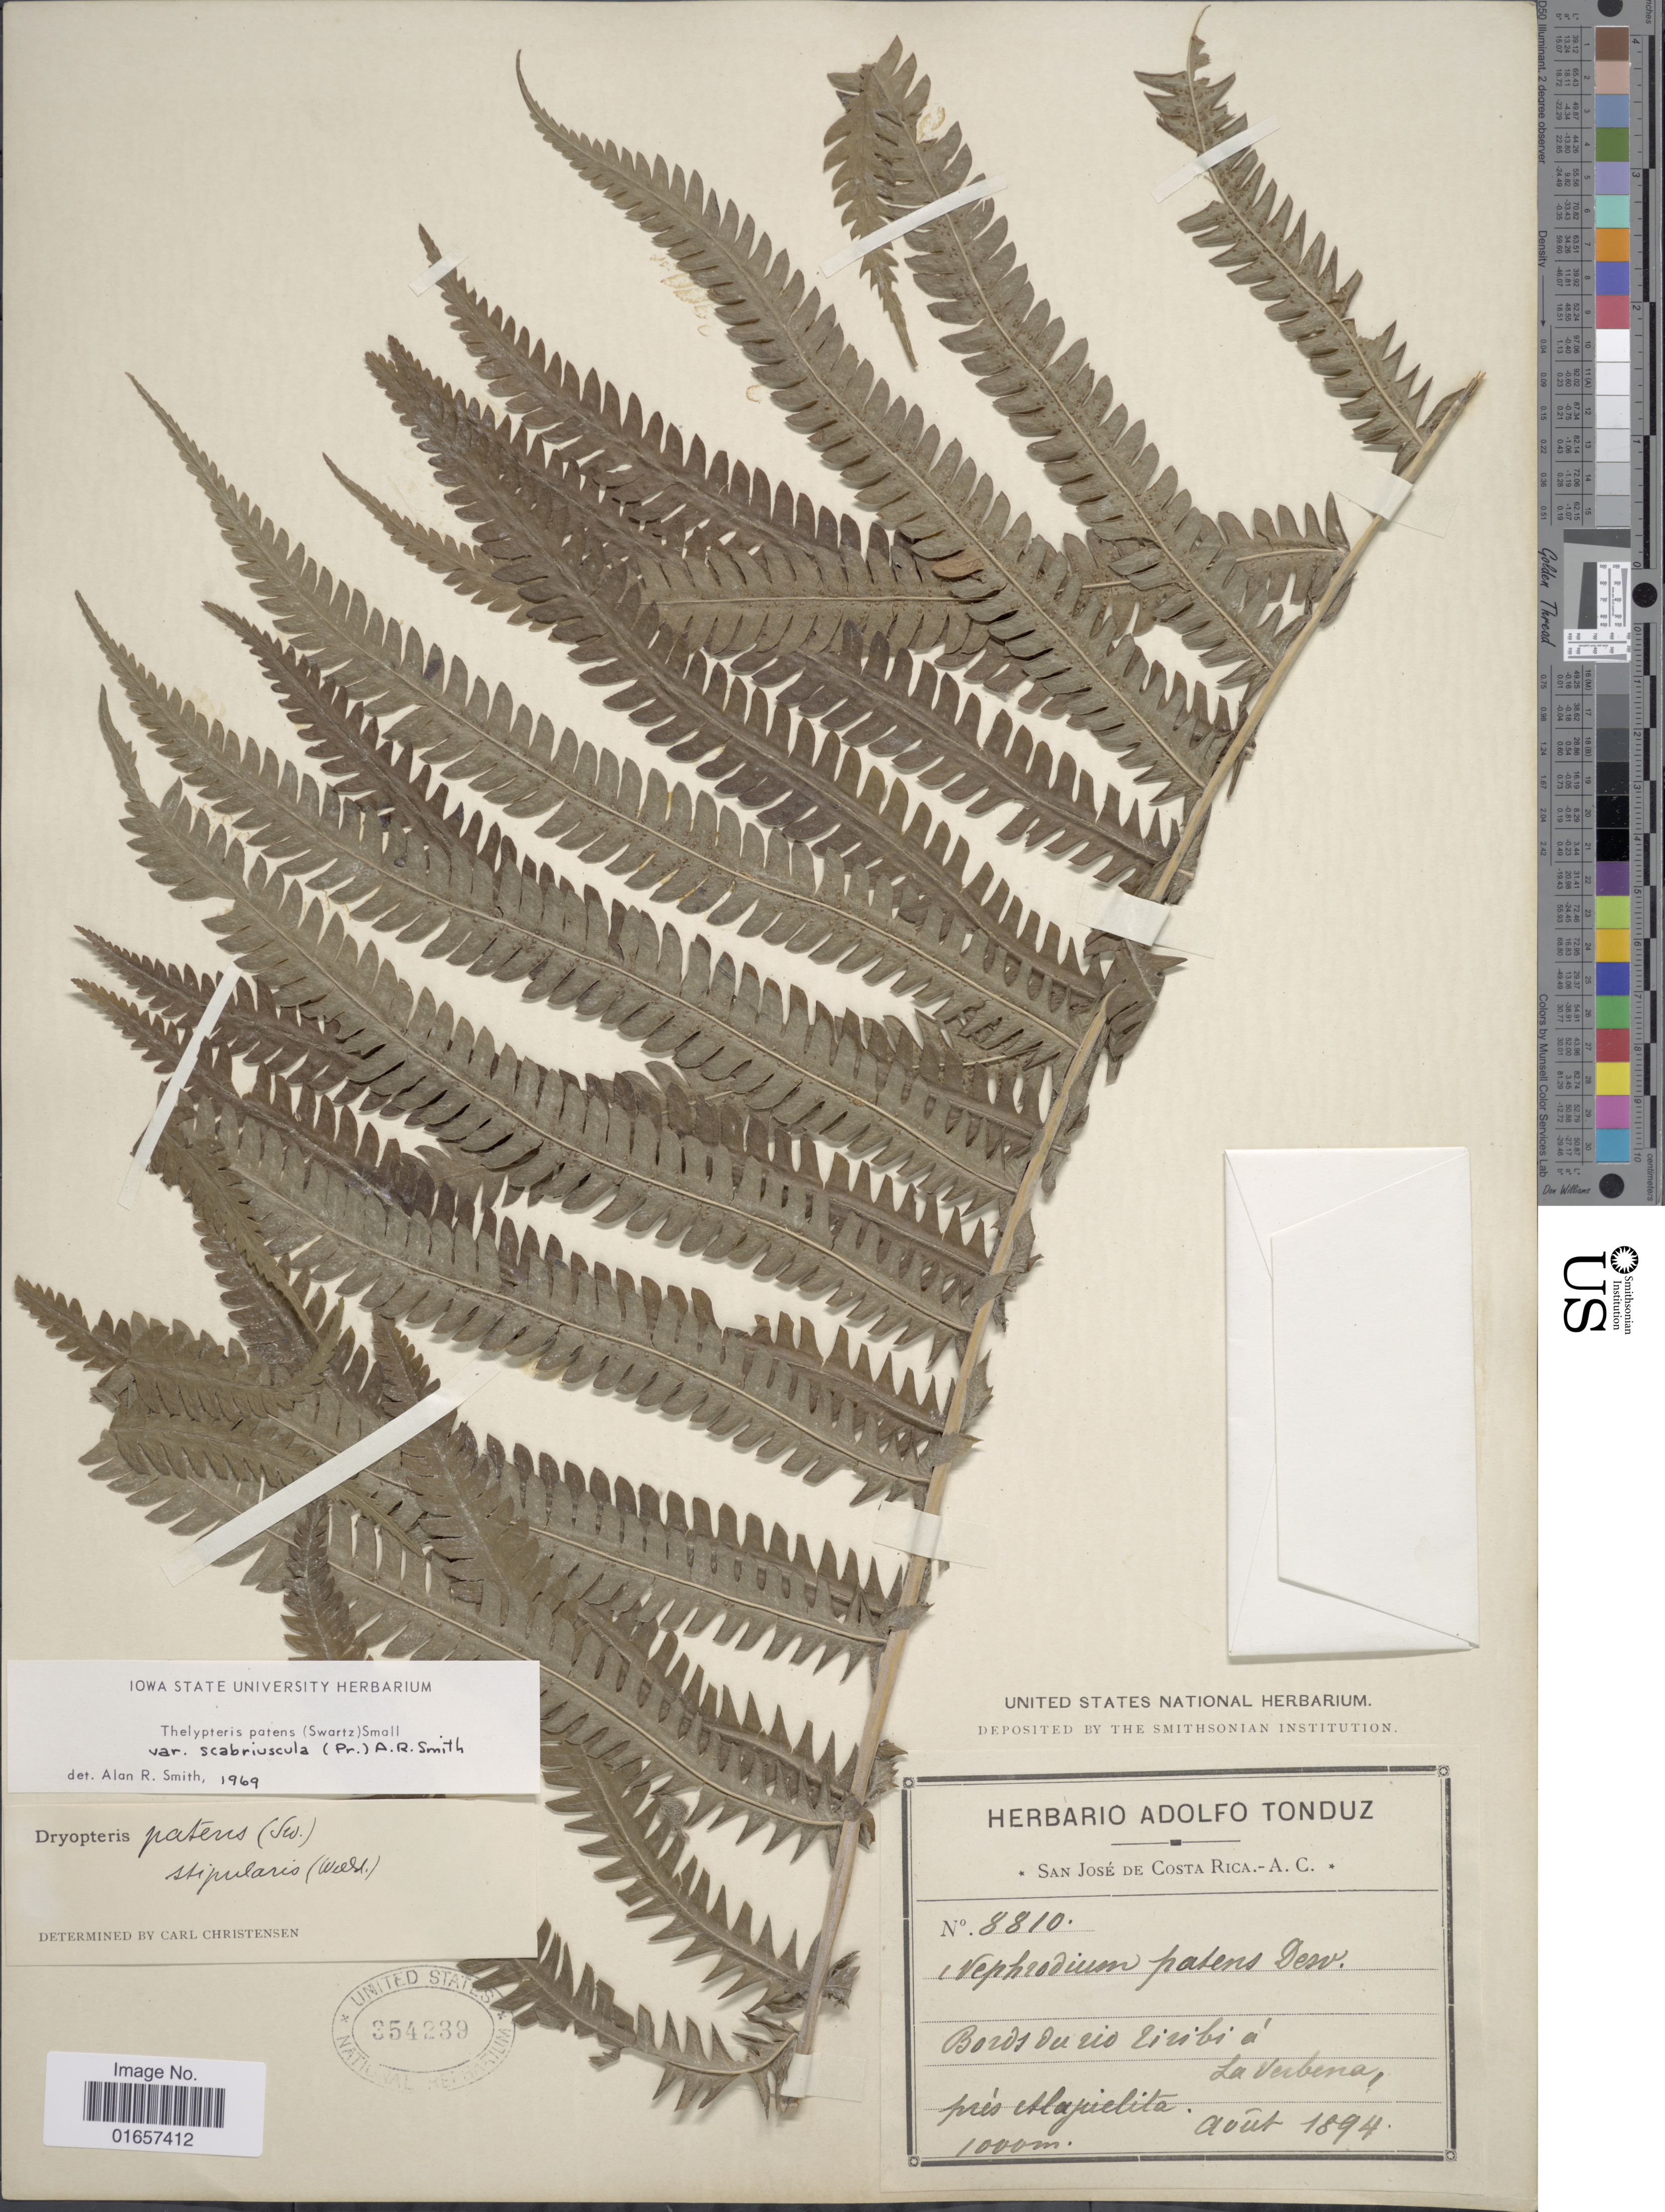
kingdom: Plantae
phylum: Tracheophyta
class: Polypodiopsida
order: Polypodiales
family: Thelypteridaceae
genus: Christella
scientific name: Christella patens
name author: (Sw.) Holttum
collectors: ex Herb. Adolfo Tonduz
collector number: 8810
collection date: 1894-08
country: Costa Rica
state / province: Alajuela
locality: Bords du rio Tiribi á La Verbena prés Alajuelita.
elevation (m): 1000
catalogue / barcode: US 354239